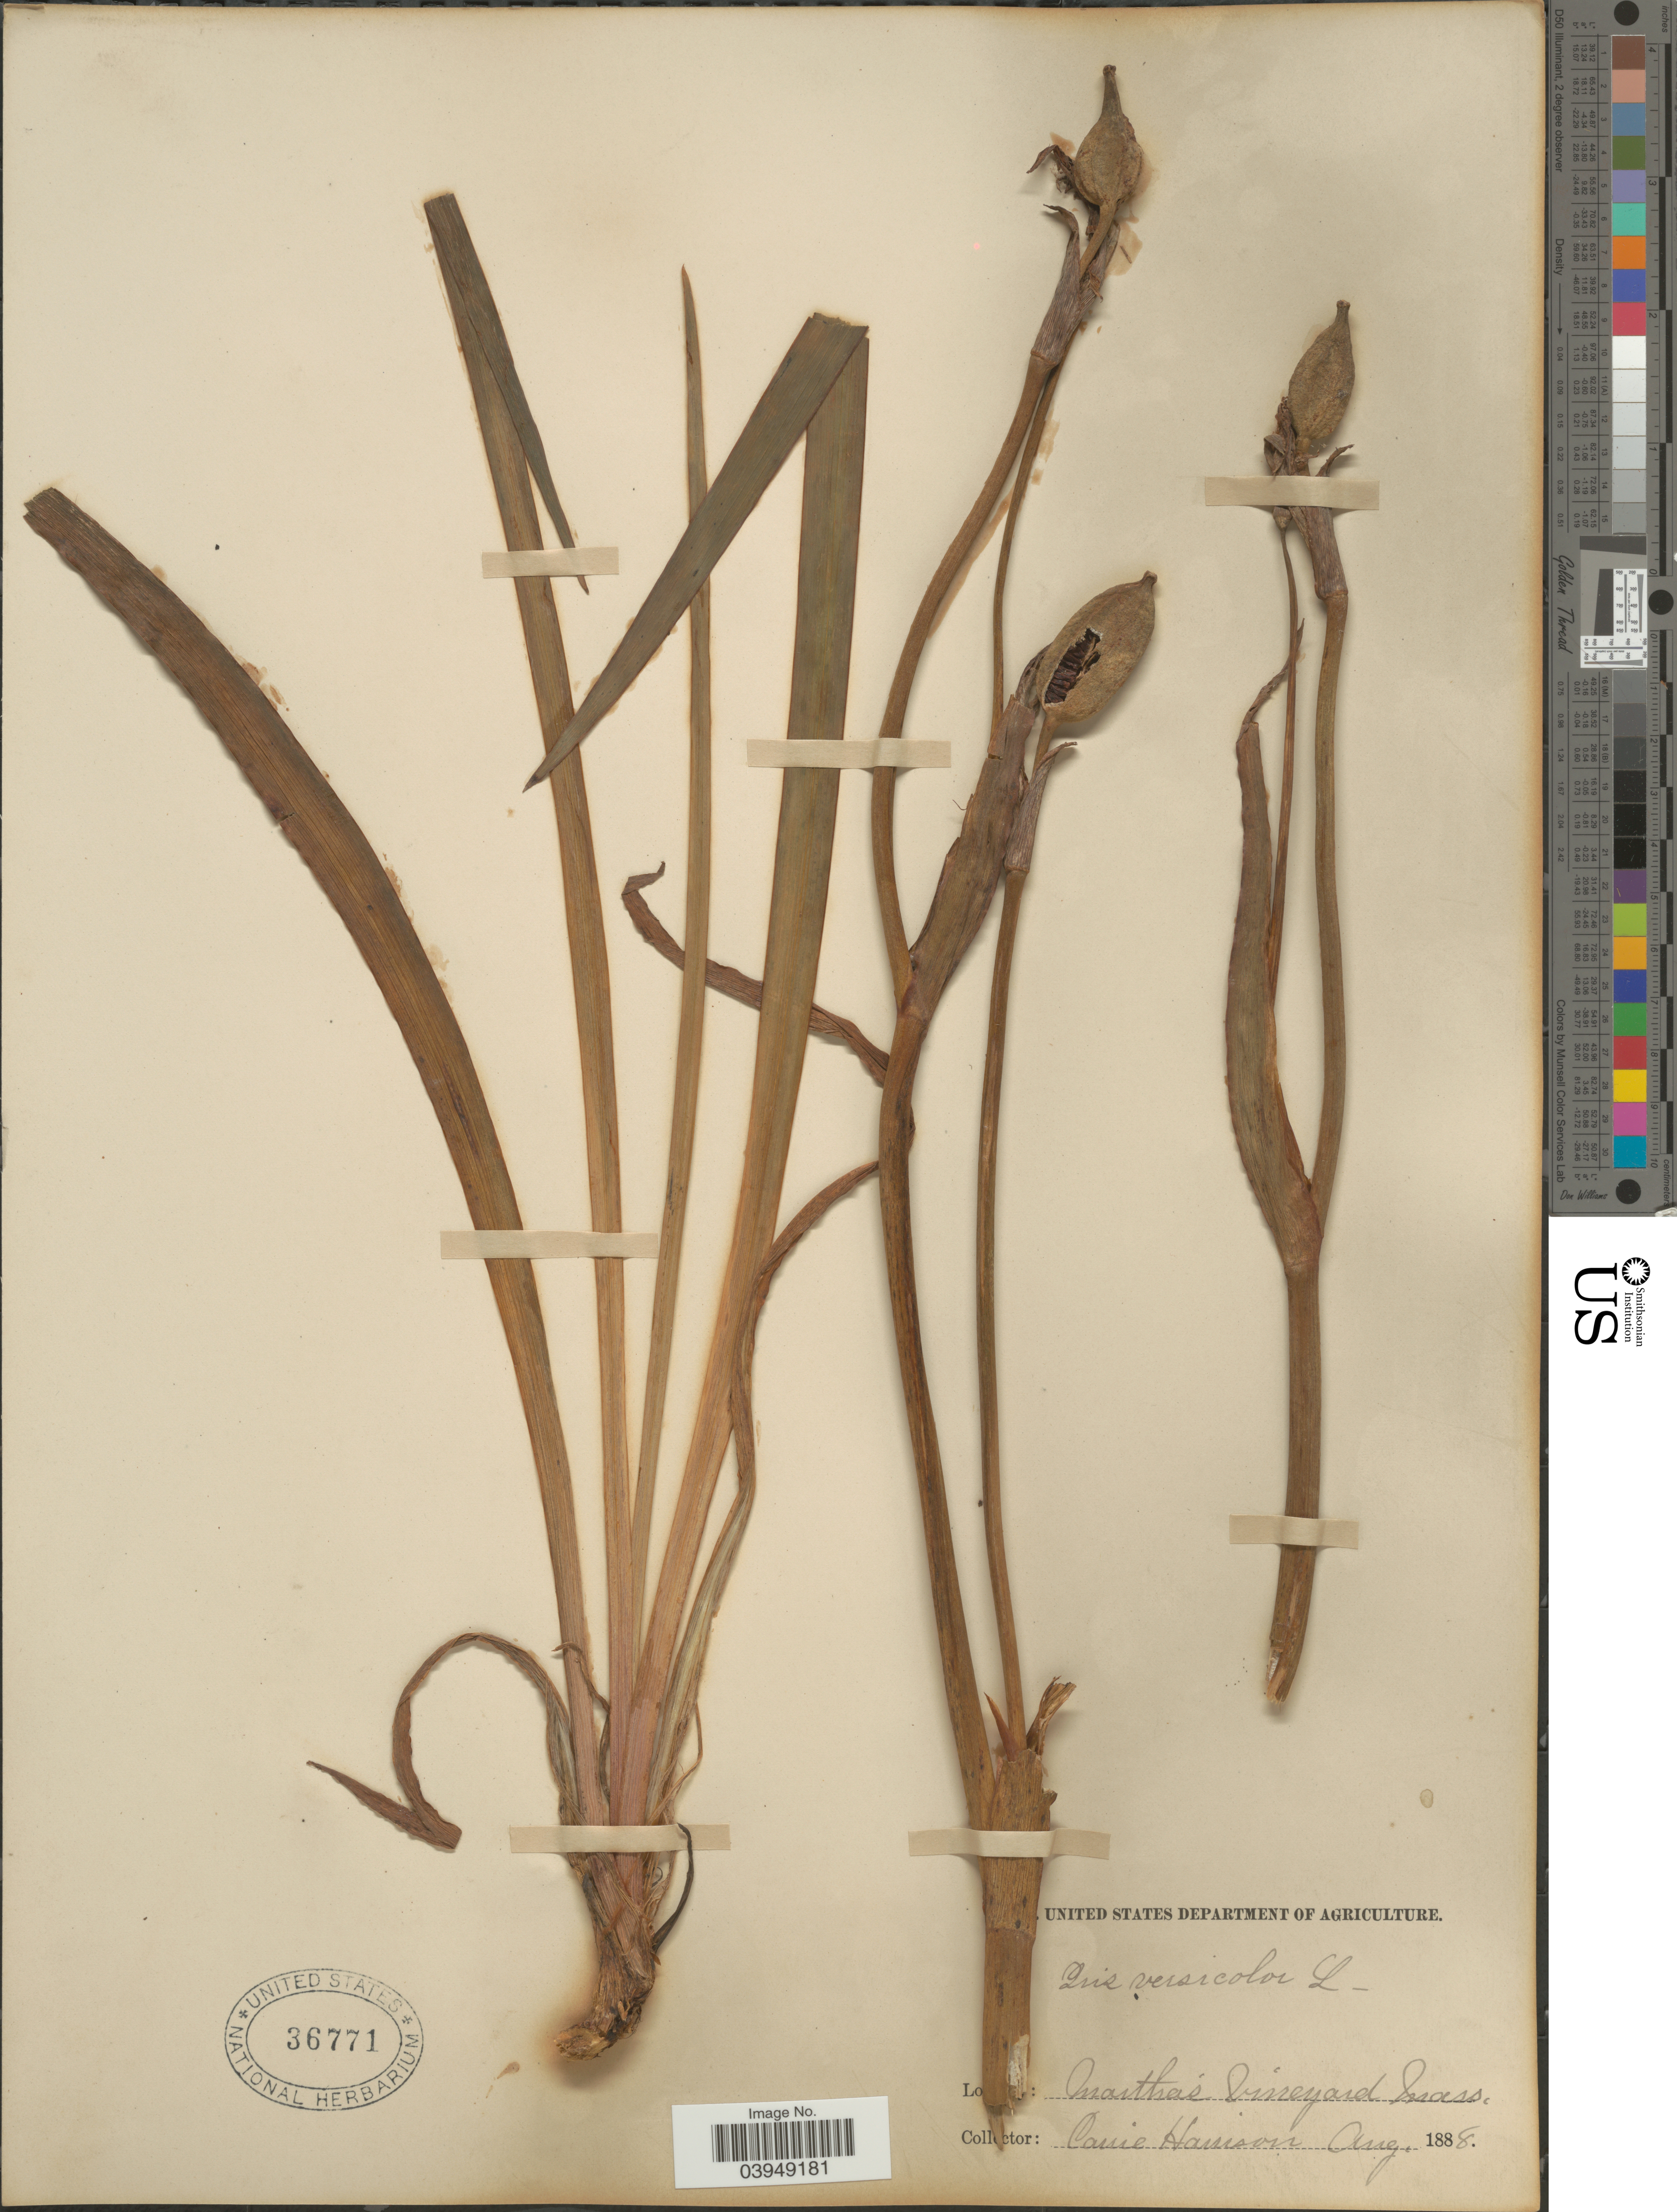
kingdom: Plantae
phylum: Tracheophyta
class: Liliopsida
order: Asparagales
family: Iridaceae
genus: Iris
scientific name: Iris versicolor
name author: L.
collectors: C. Harrison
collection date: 1888-08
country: United States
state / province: Massachusetts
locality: Martha's Vineyard.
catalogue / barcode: US 36771